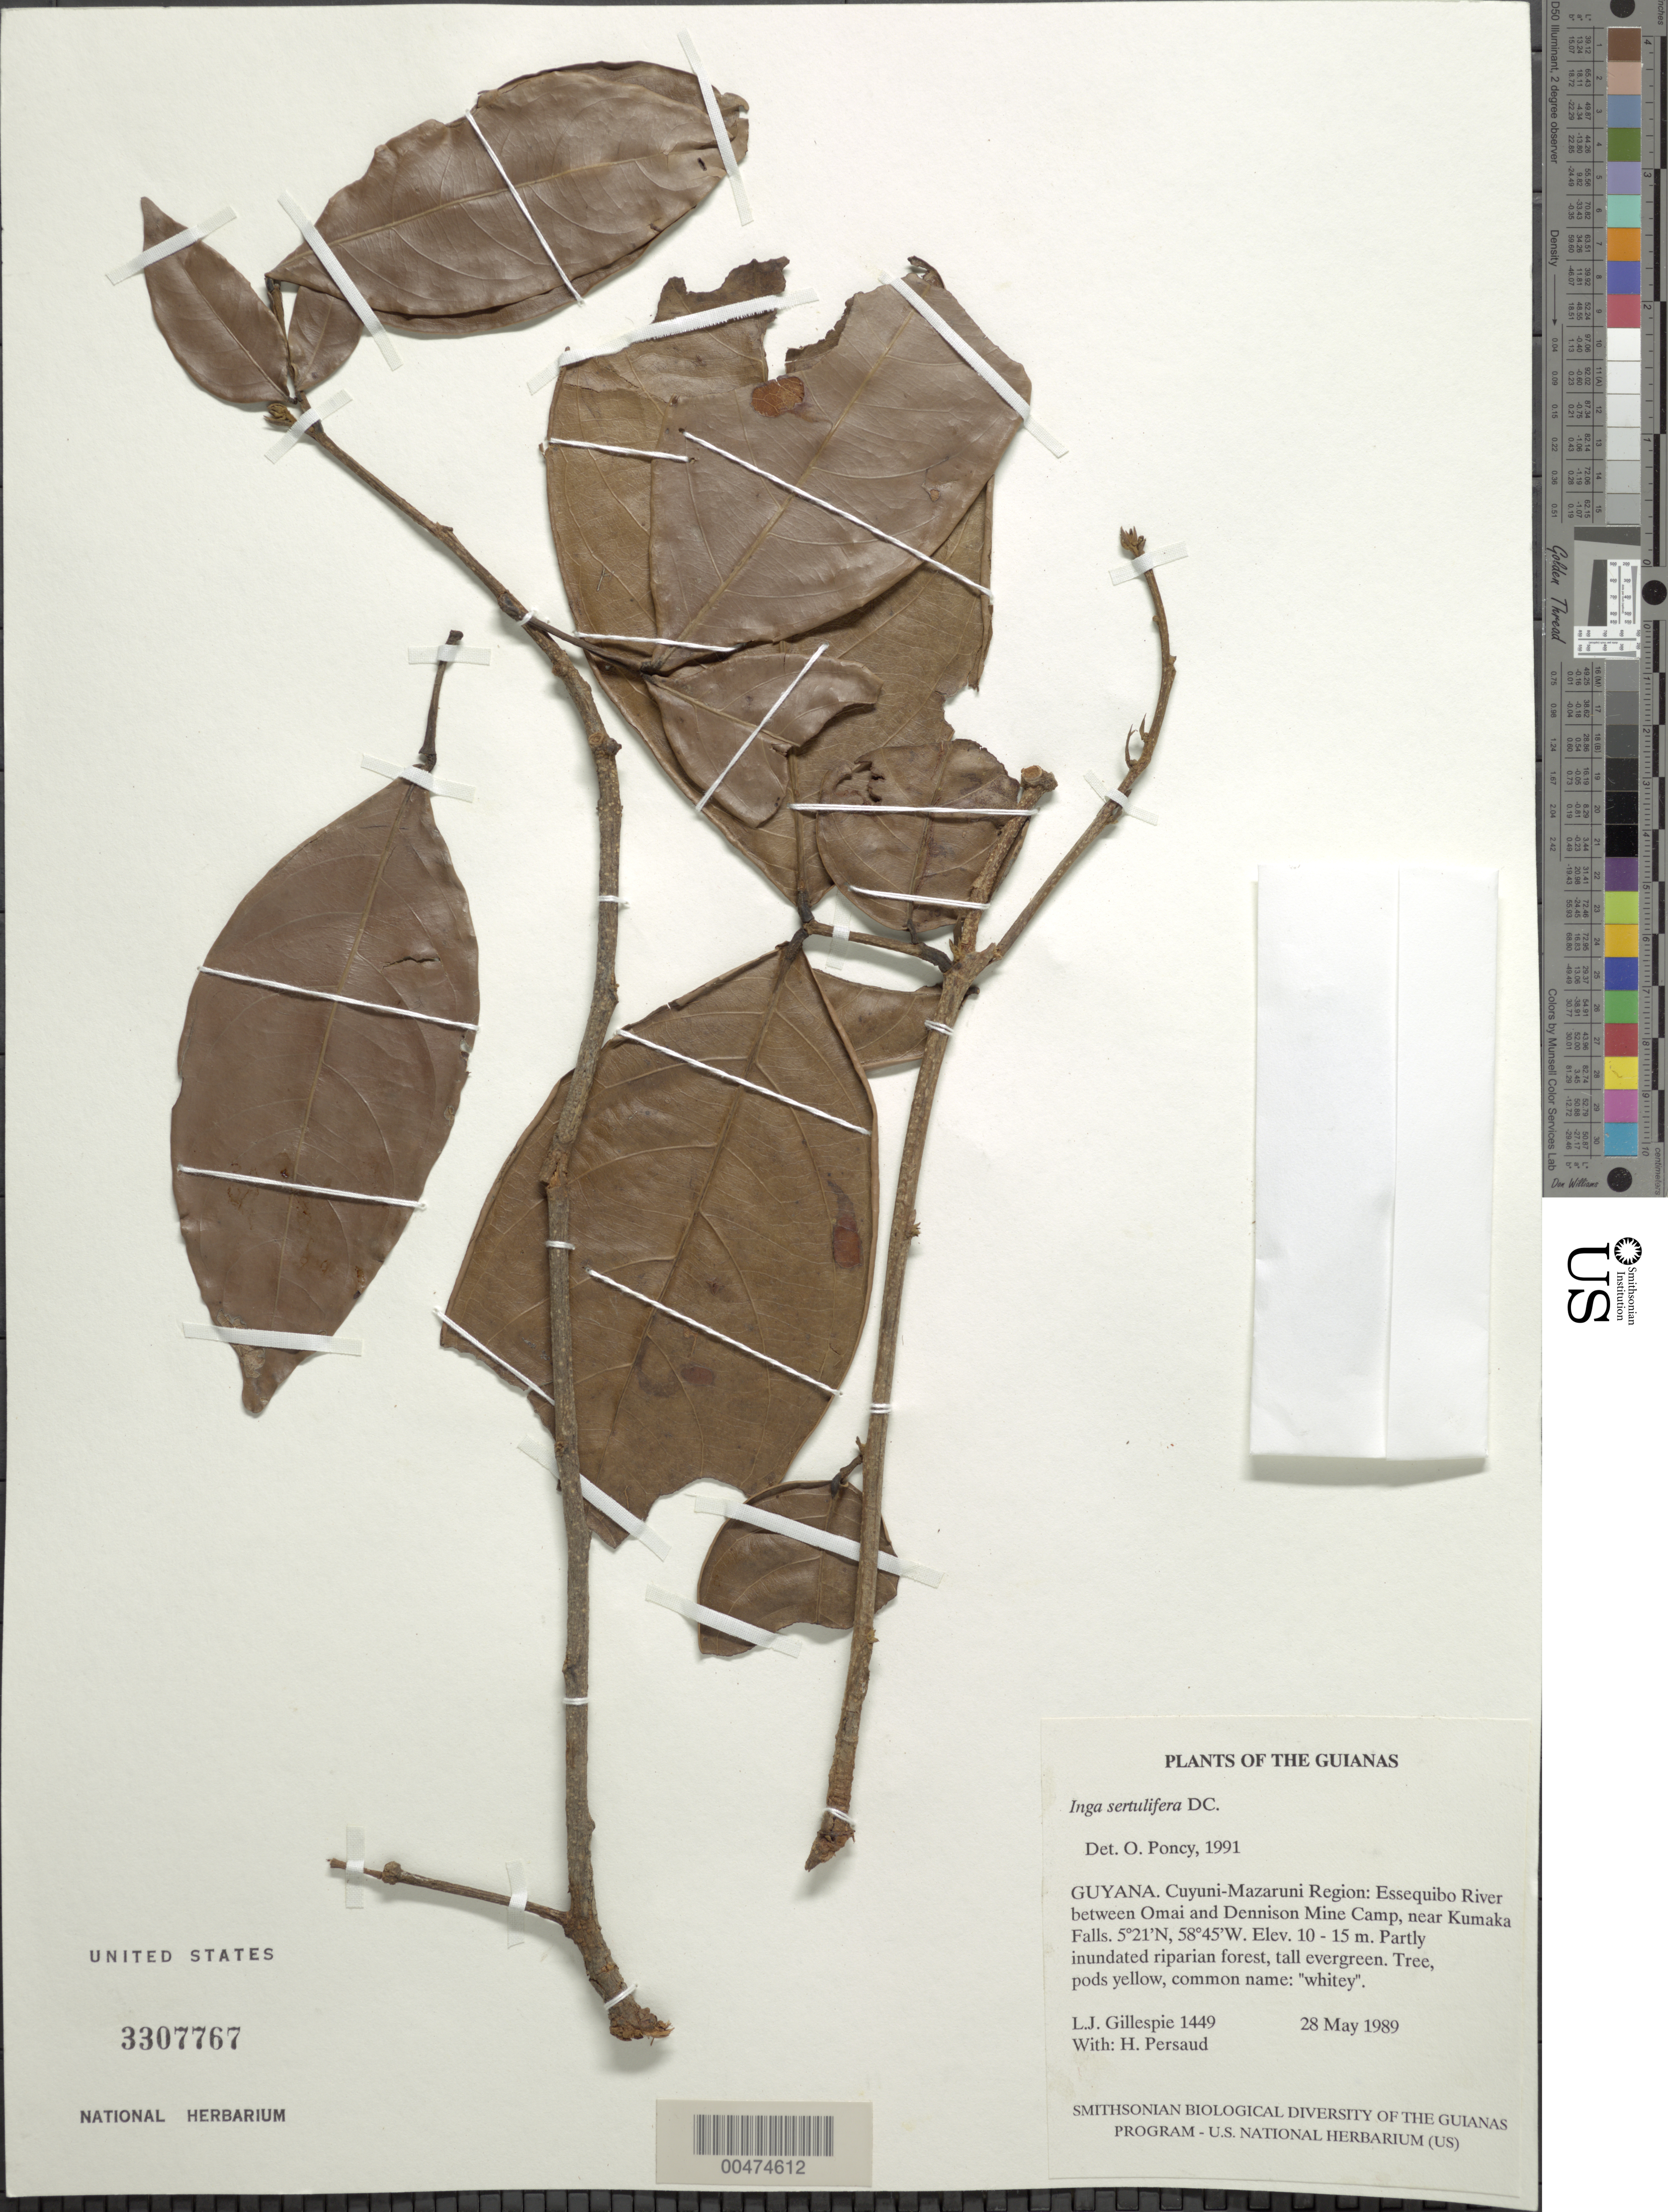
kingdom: Plantae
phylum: Tracheophyta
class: Magnoliopsida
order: Fabales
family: Fabaceae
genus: Inga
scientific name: Inga sertulifera subsp. sertulifera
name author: DC.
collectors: L. J. Gillespie & H. Persaud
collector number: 1449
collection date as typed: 28 May 1989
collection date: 1989-05-28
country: Guyana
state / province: Cuyuni-Mazaruni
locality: Essequibo River between Omai and Dennison Mine Camp, near Kumaka Falls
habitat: Partly inundated riparian forest, tall evergreen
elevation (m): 10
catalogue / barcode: US 3307767